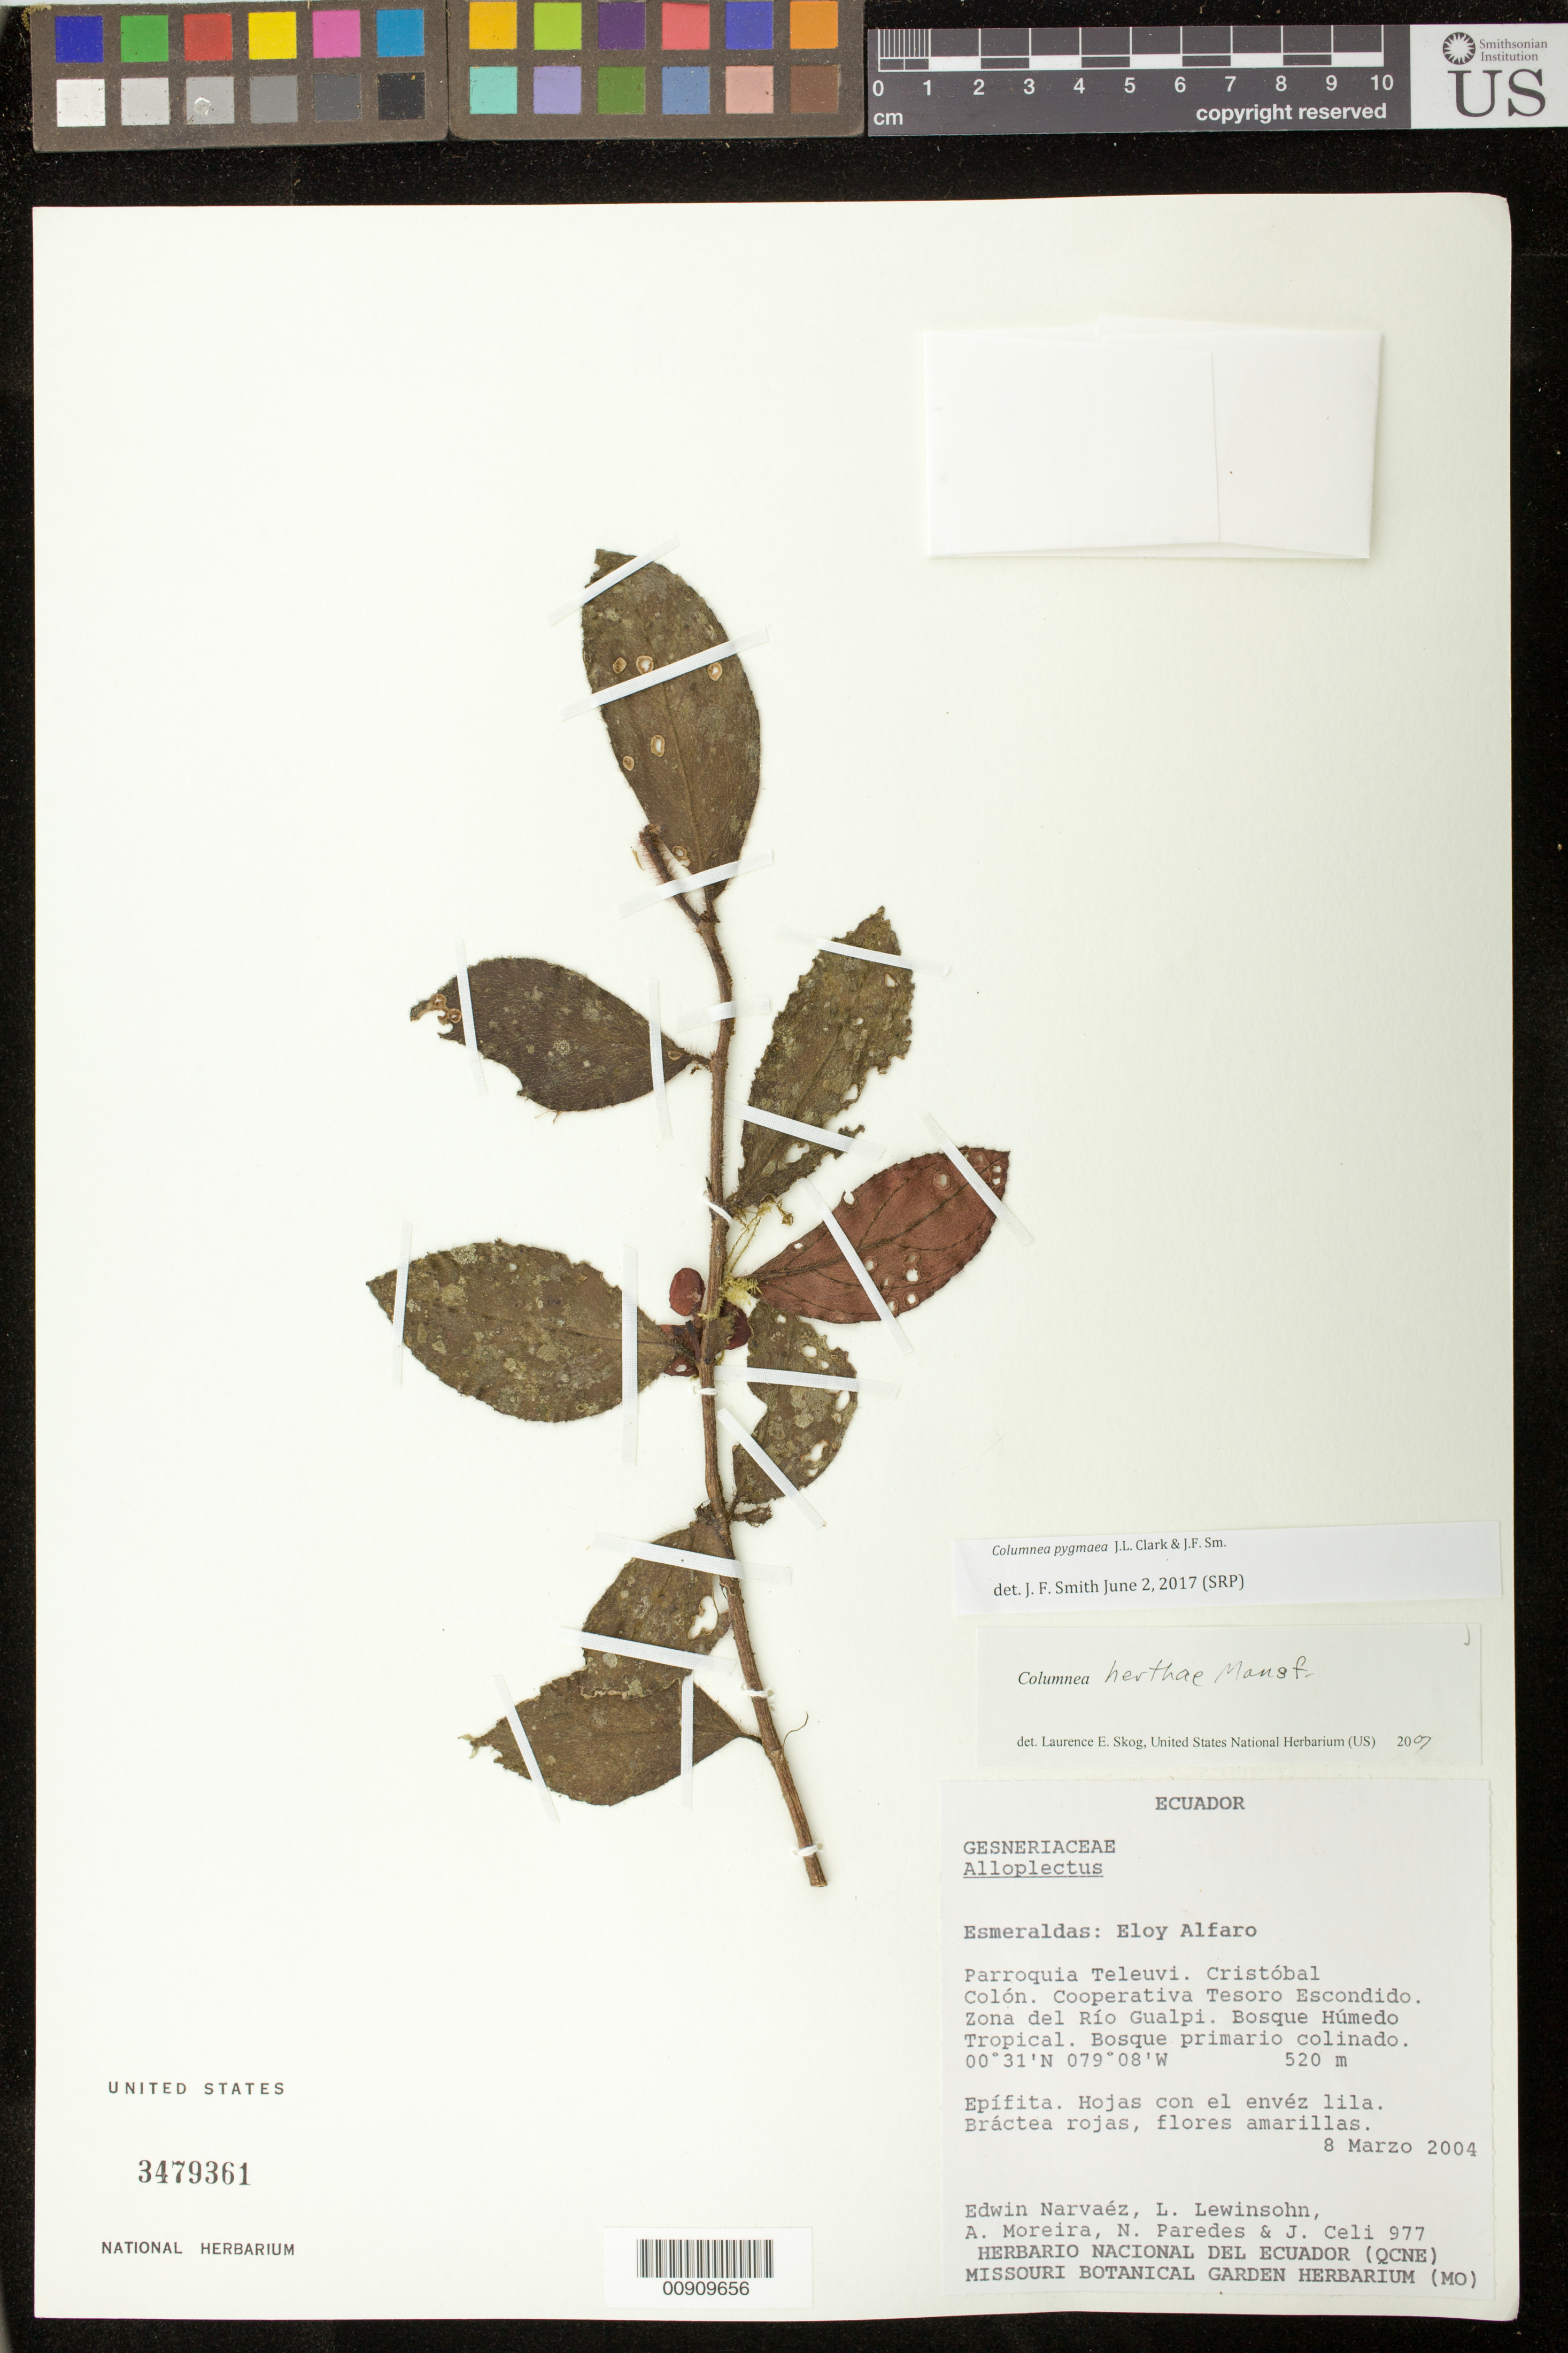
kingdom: Plantae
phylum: Tracheophyta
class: Magnoliopsida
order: Lamiales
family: Gesneriaceae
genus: Columnea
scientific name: Columnea pygmaea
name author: J.L. Clark & J.F. Sm.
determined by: Smith, J. F.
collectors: E. Narváez & et al.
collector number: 977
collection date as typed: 08 Mar 2004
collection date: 2004-03-08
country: Ecuador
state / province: Esmeraldas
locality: Esmeraldas: Eloy Alfaro. Parroquia Teleuvi. Cristóbal Colón. Cooperativa Tesoro Escondido. Zona del Río Gualpi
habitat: Bosque humedo tropical. Bosque primario colinado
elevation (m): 520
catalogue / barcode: US 3479361